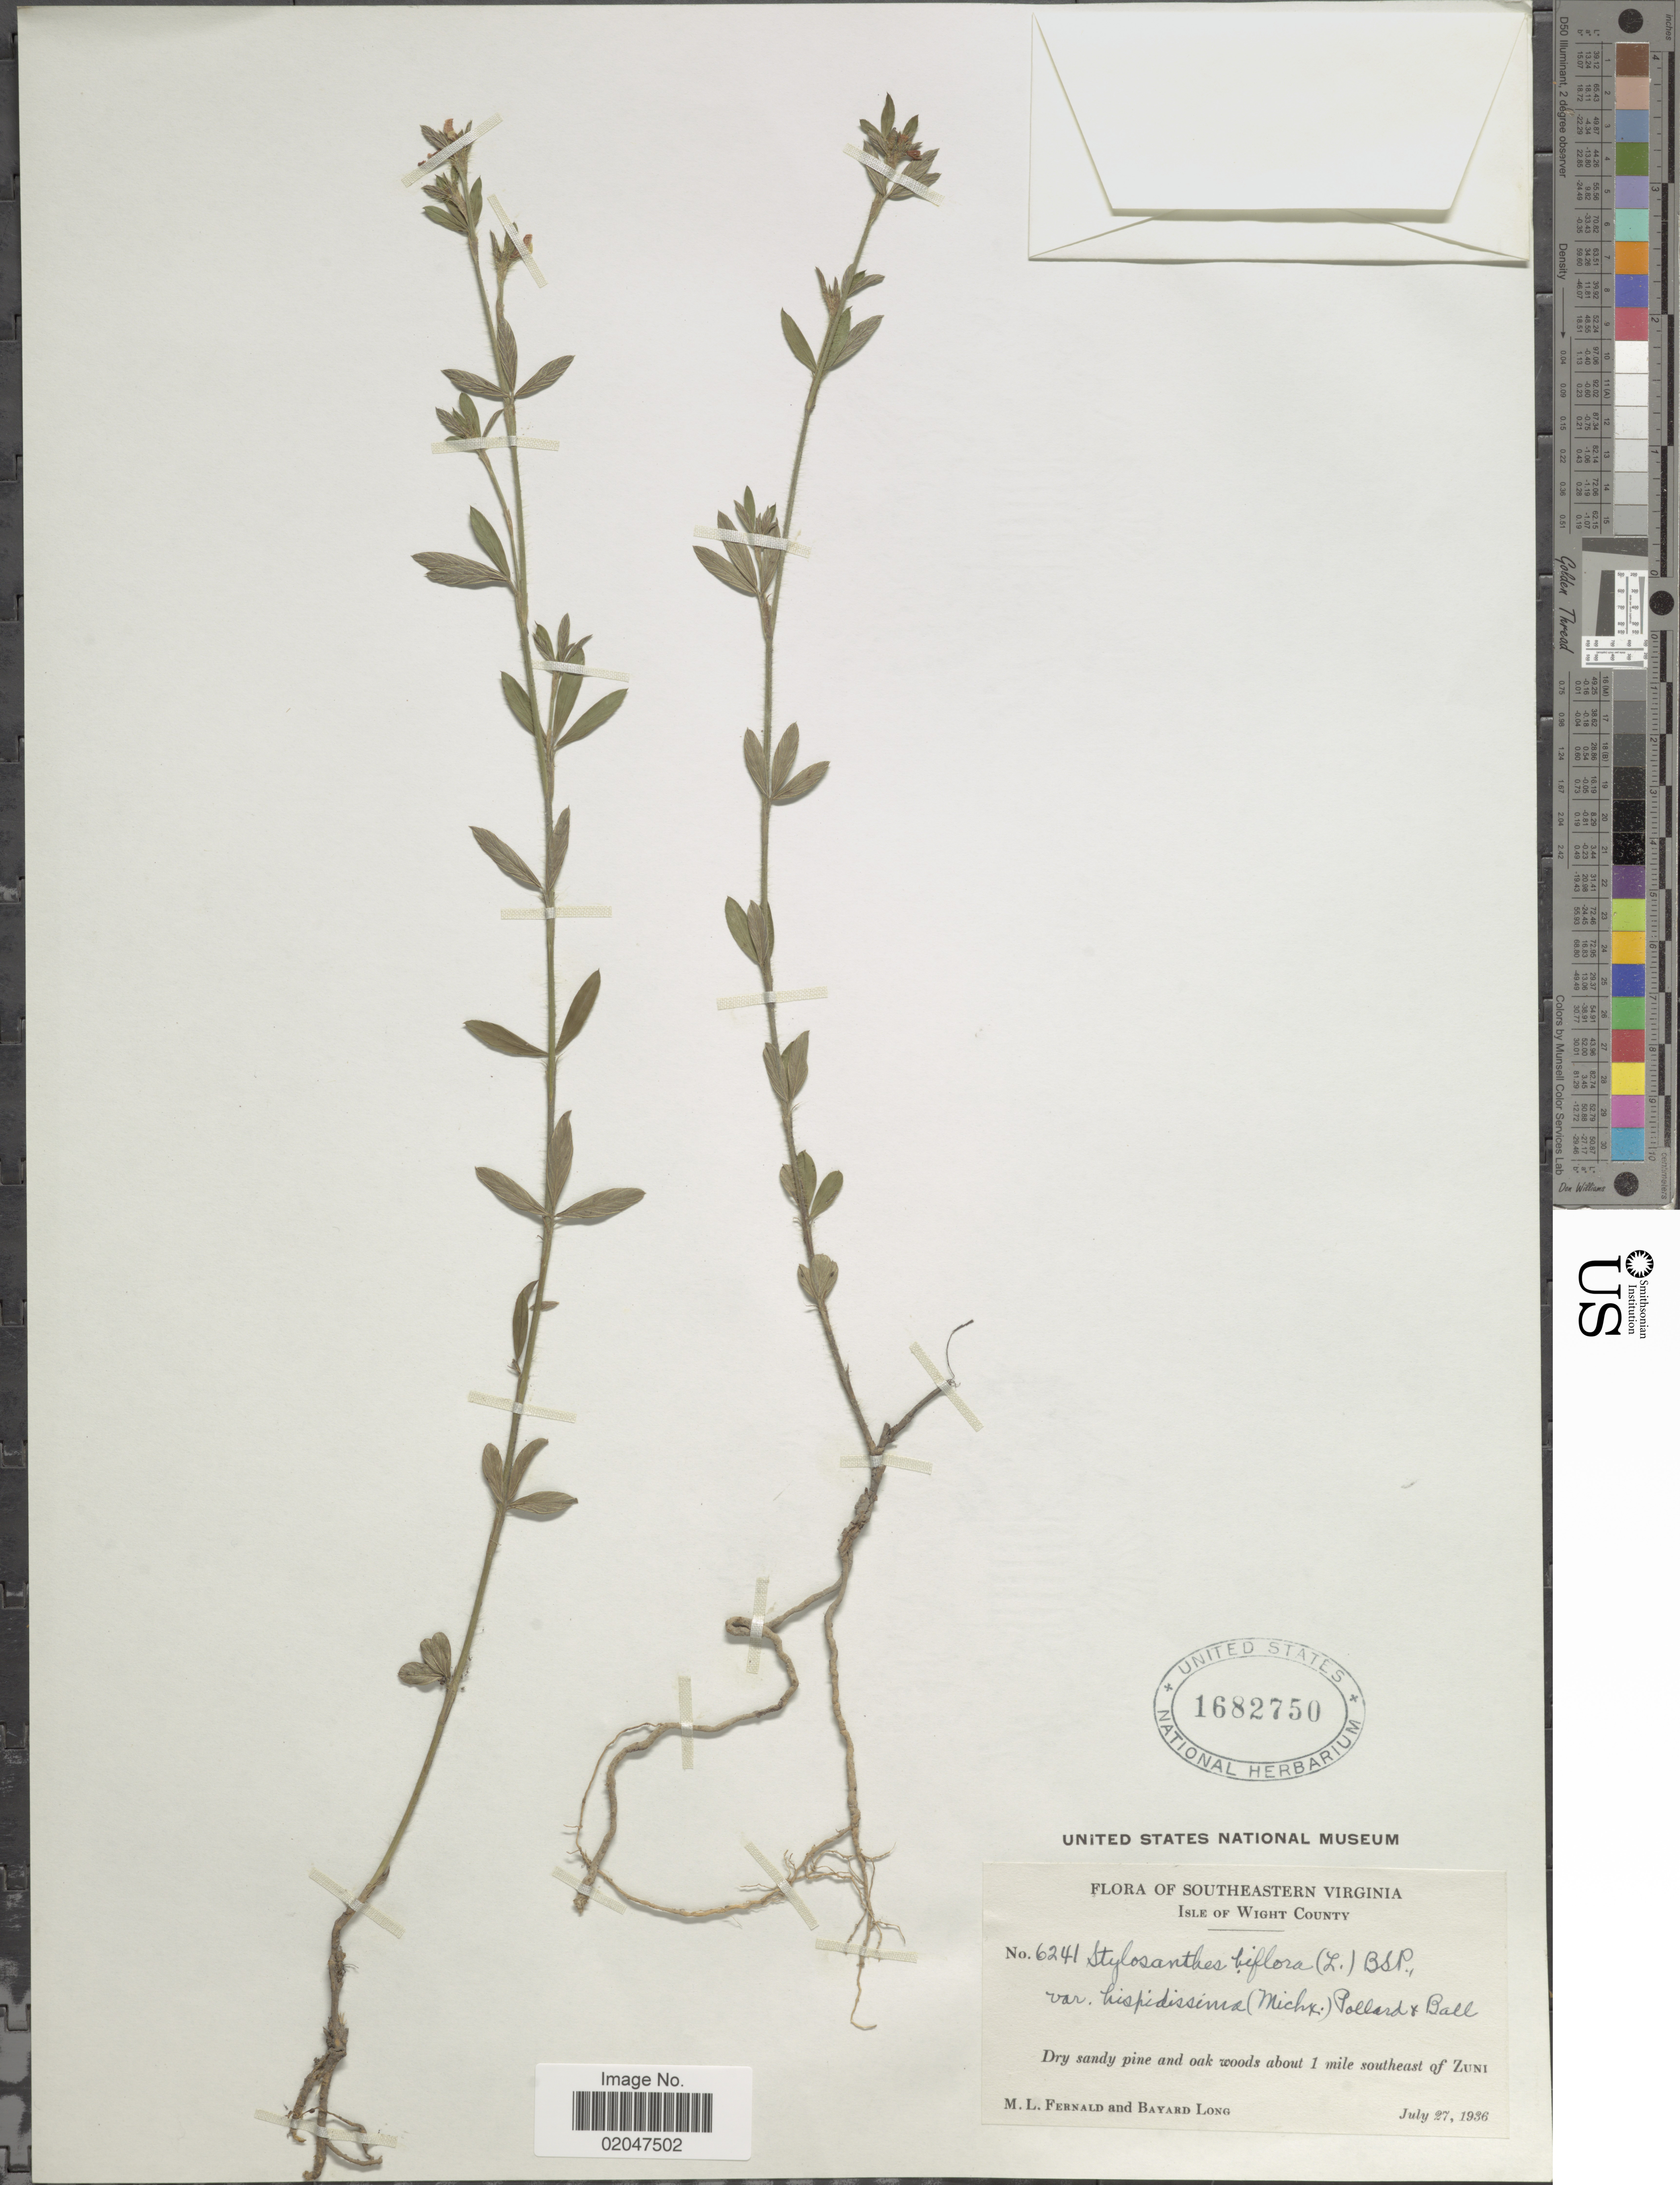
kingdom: Plantae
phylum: Tracheophyta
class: Magnoliopsida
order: Fabales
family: Fabaceae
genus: Stylosanthes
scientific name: Stylosanthes biflora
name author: (L.) Britton et al.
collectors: M. L. Fernald & B. Long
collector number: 6241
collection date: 1936-07-27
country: United States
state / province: Virginia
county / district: Isle of Wight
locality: Southeastern Virginia. Isle of Wight County. Dry sandy pine and oak woods about 1 mile southeast of Zuni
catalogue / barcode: US 1682750